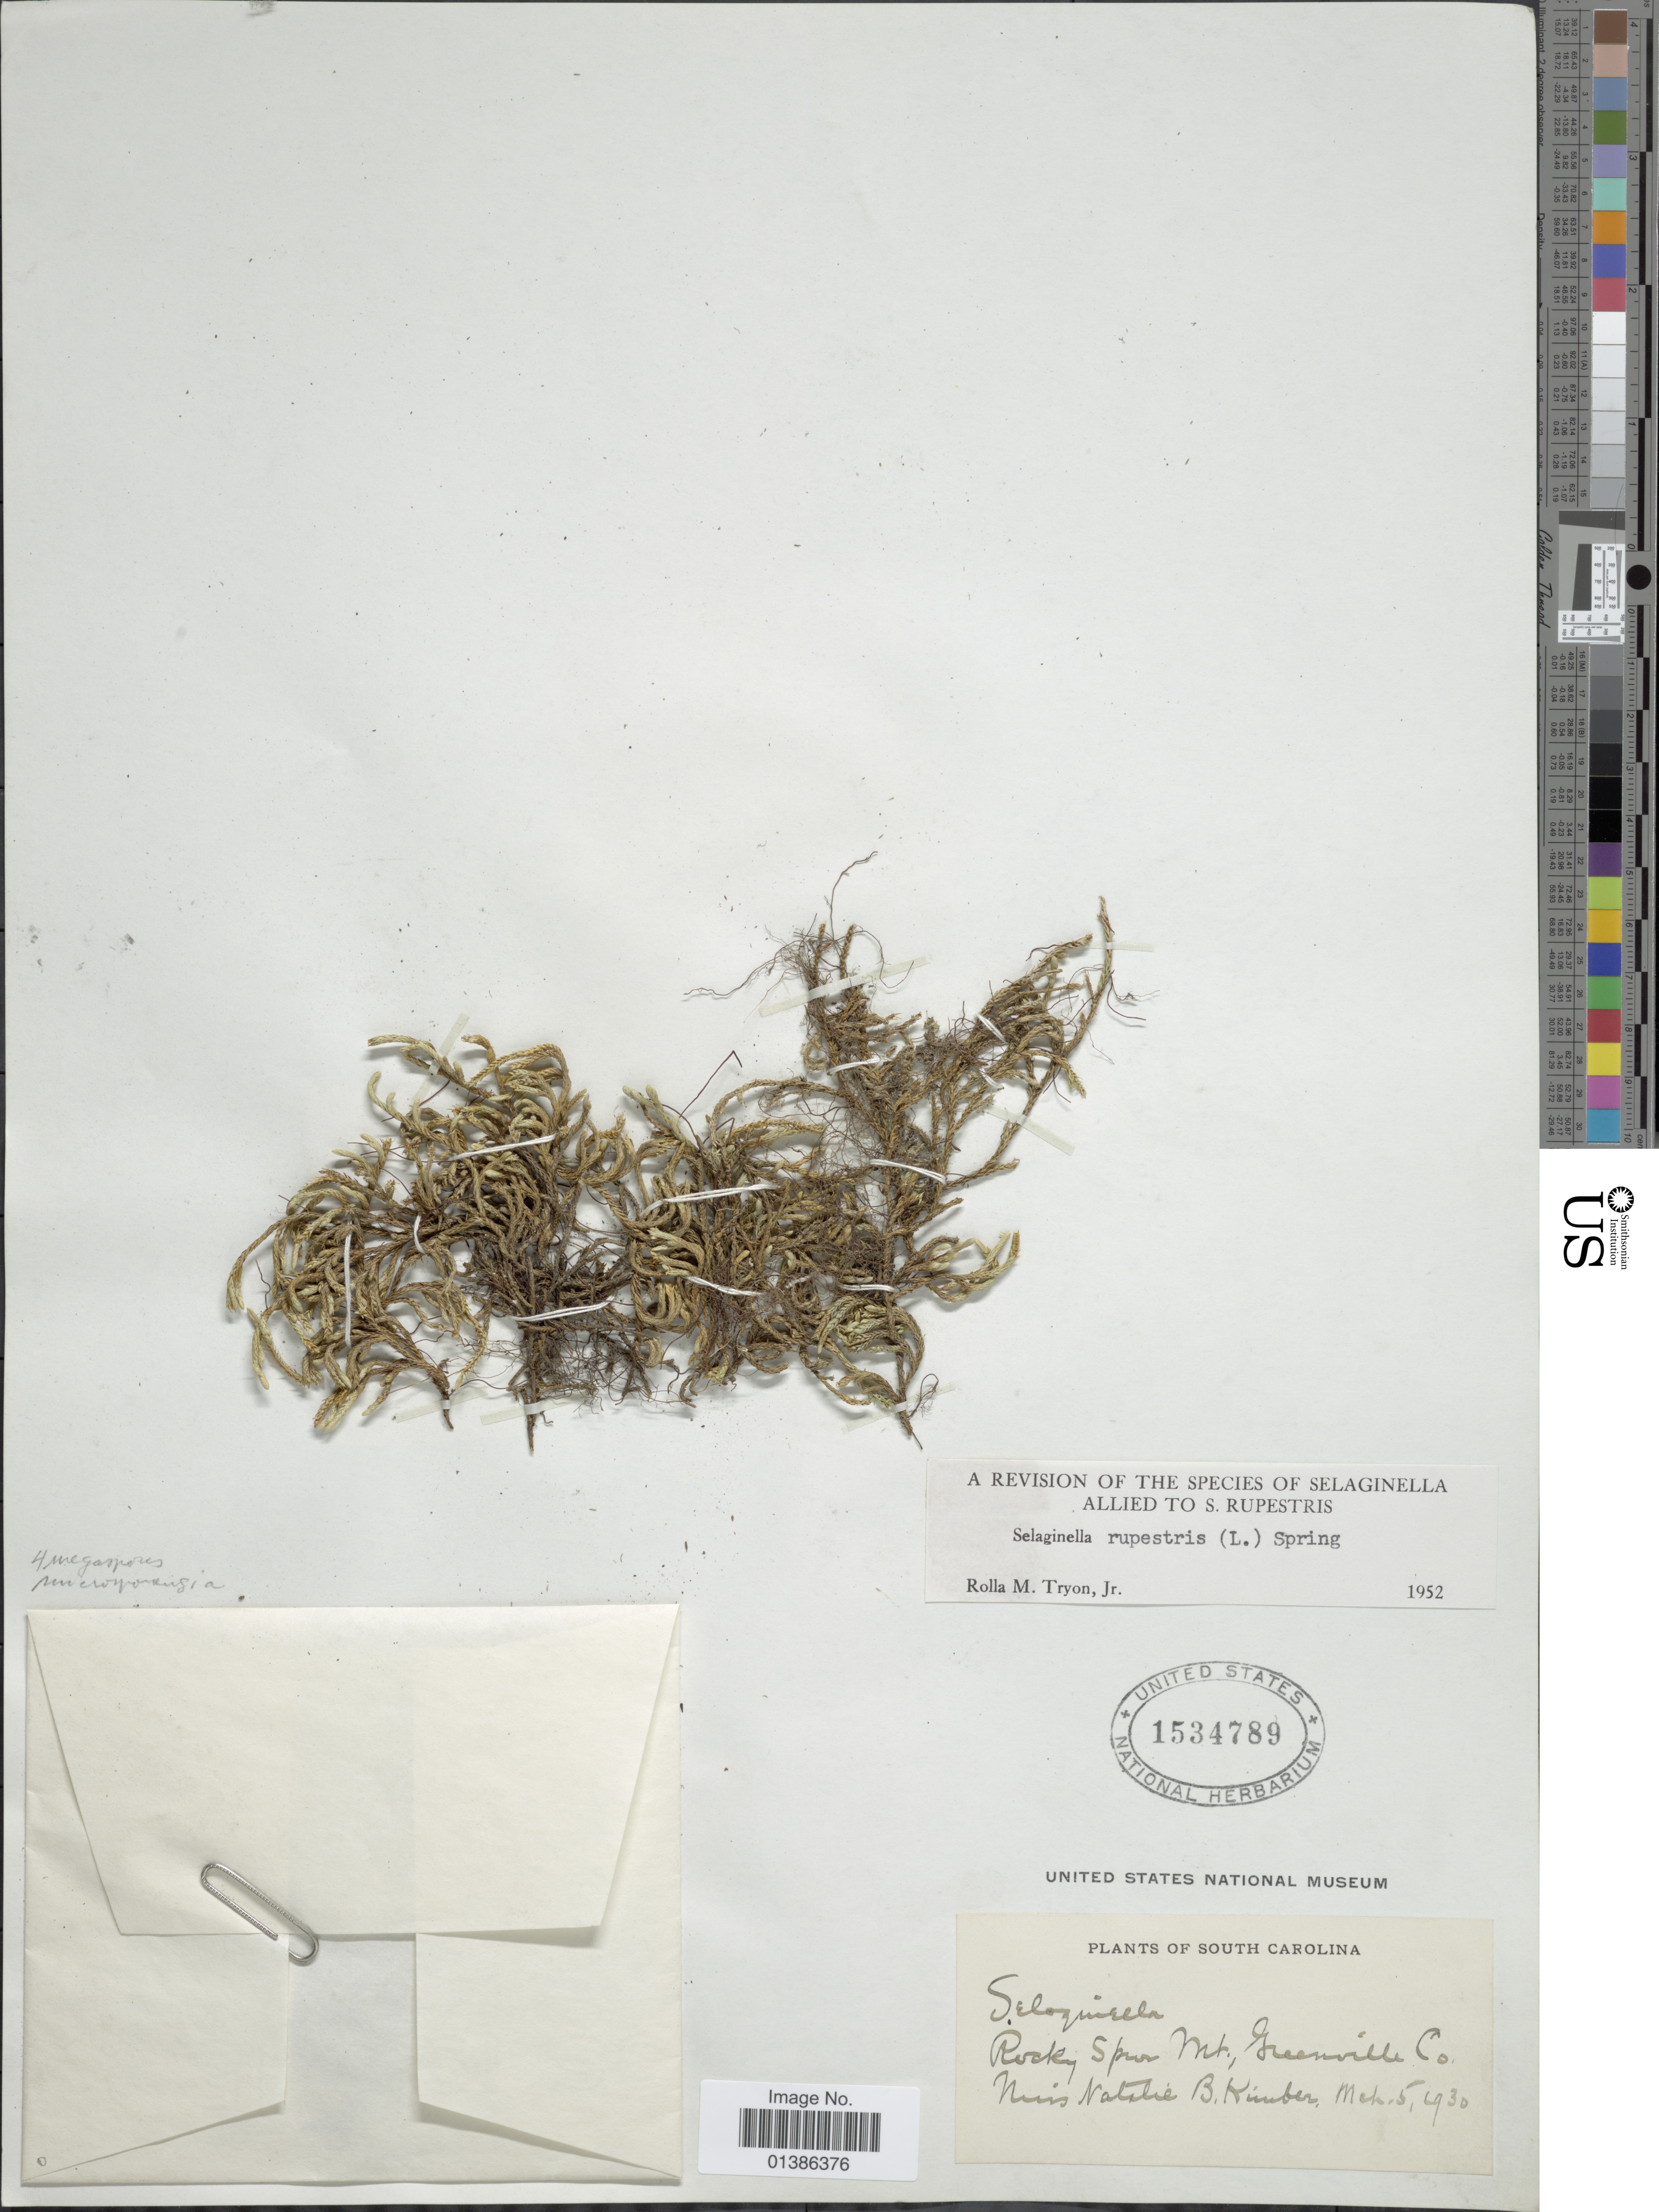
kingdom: Plantae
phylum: Tracheophyta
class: Lycopodiopsida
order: Selaginellales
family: Selaginellaceae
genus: Selaginella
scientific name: Selaginella rupestris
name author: (L.) Spring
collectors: N. Kimber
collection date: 1930-03-05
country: United States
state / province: South Carolina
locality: Rocky spur Mt., Greenville Co.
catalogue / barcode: US 1534789